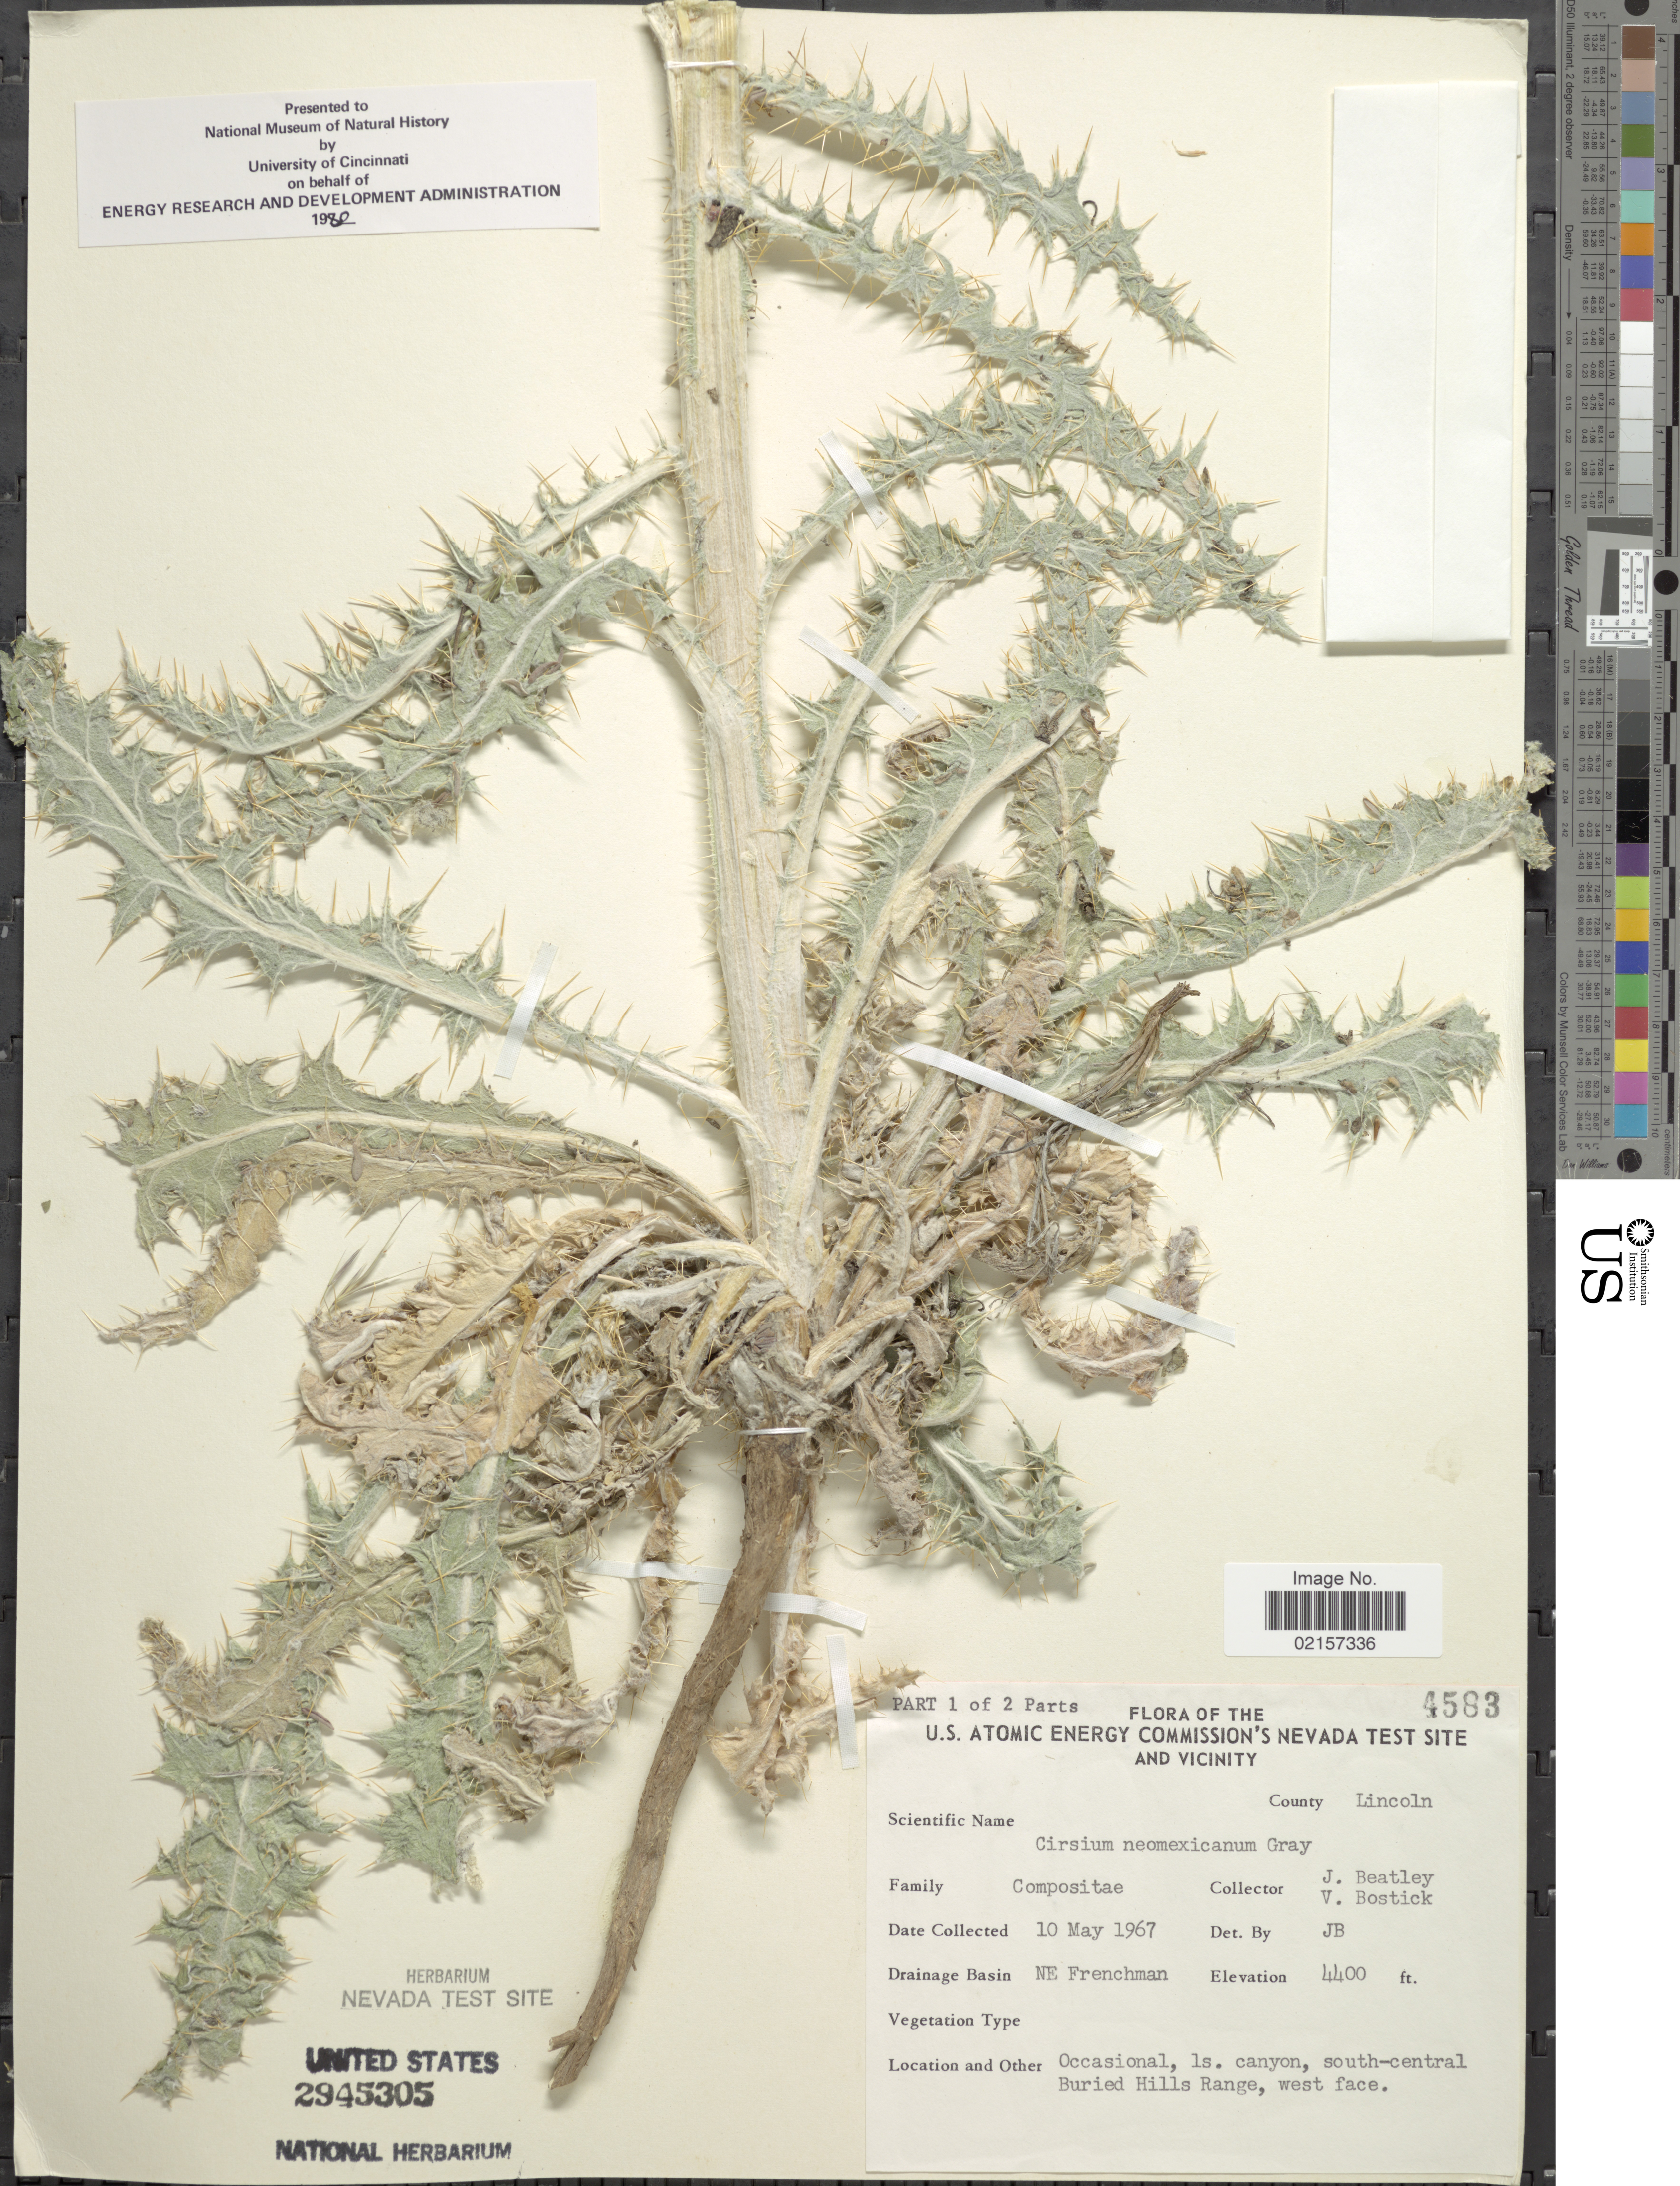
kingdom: Plantae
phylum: Tracheophyta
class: Magnoliopsida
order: Asterales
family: Asteraceae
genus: Cirsium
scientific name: Cirsium neomexicanum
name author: A. Gray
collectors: J. C. Beatley & V. Bostick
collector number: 4583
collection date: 1967-05-10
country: United States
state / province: Nevada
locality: U.S. Atomic Energy Commision's Nevada Test Site and vicinity, County Lincoln, NE Frenchman, occasional, ls. canyon, south-central Buried Hills Range, west face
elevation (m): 1341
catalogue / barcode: US 2945305